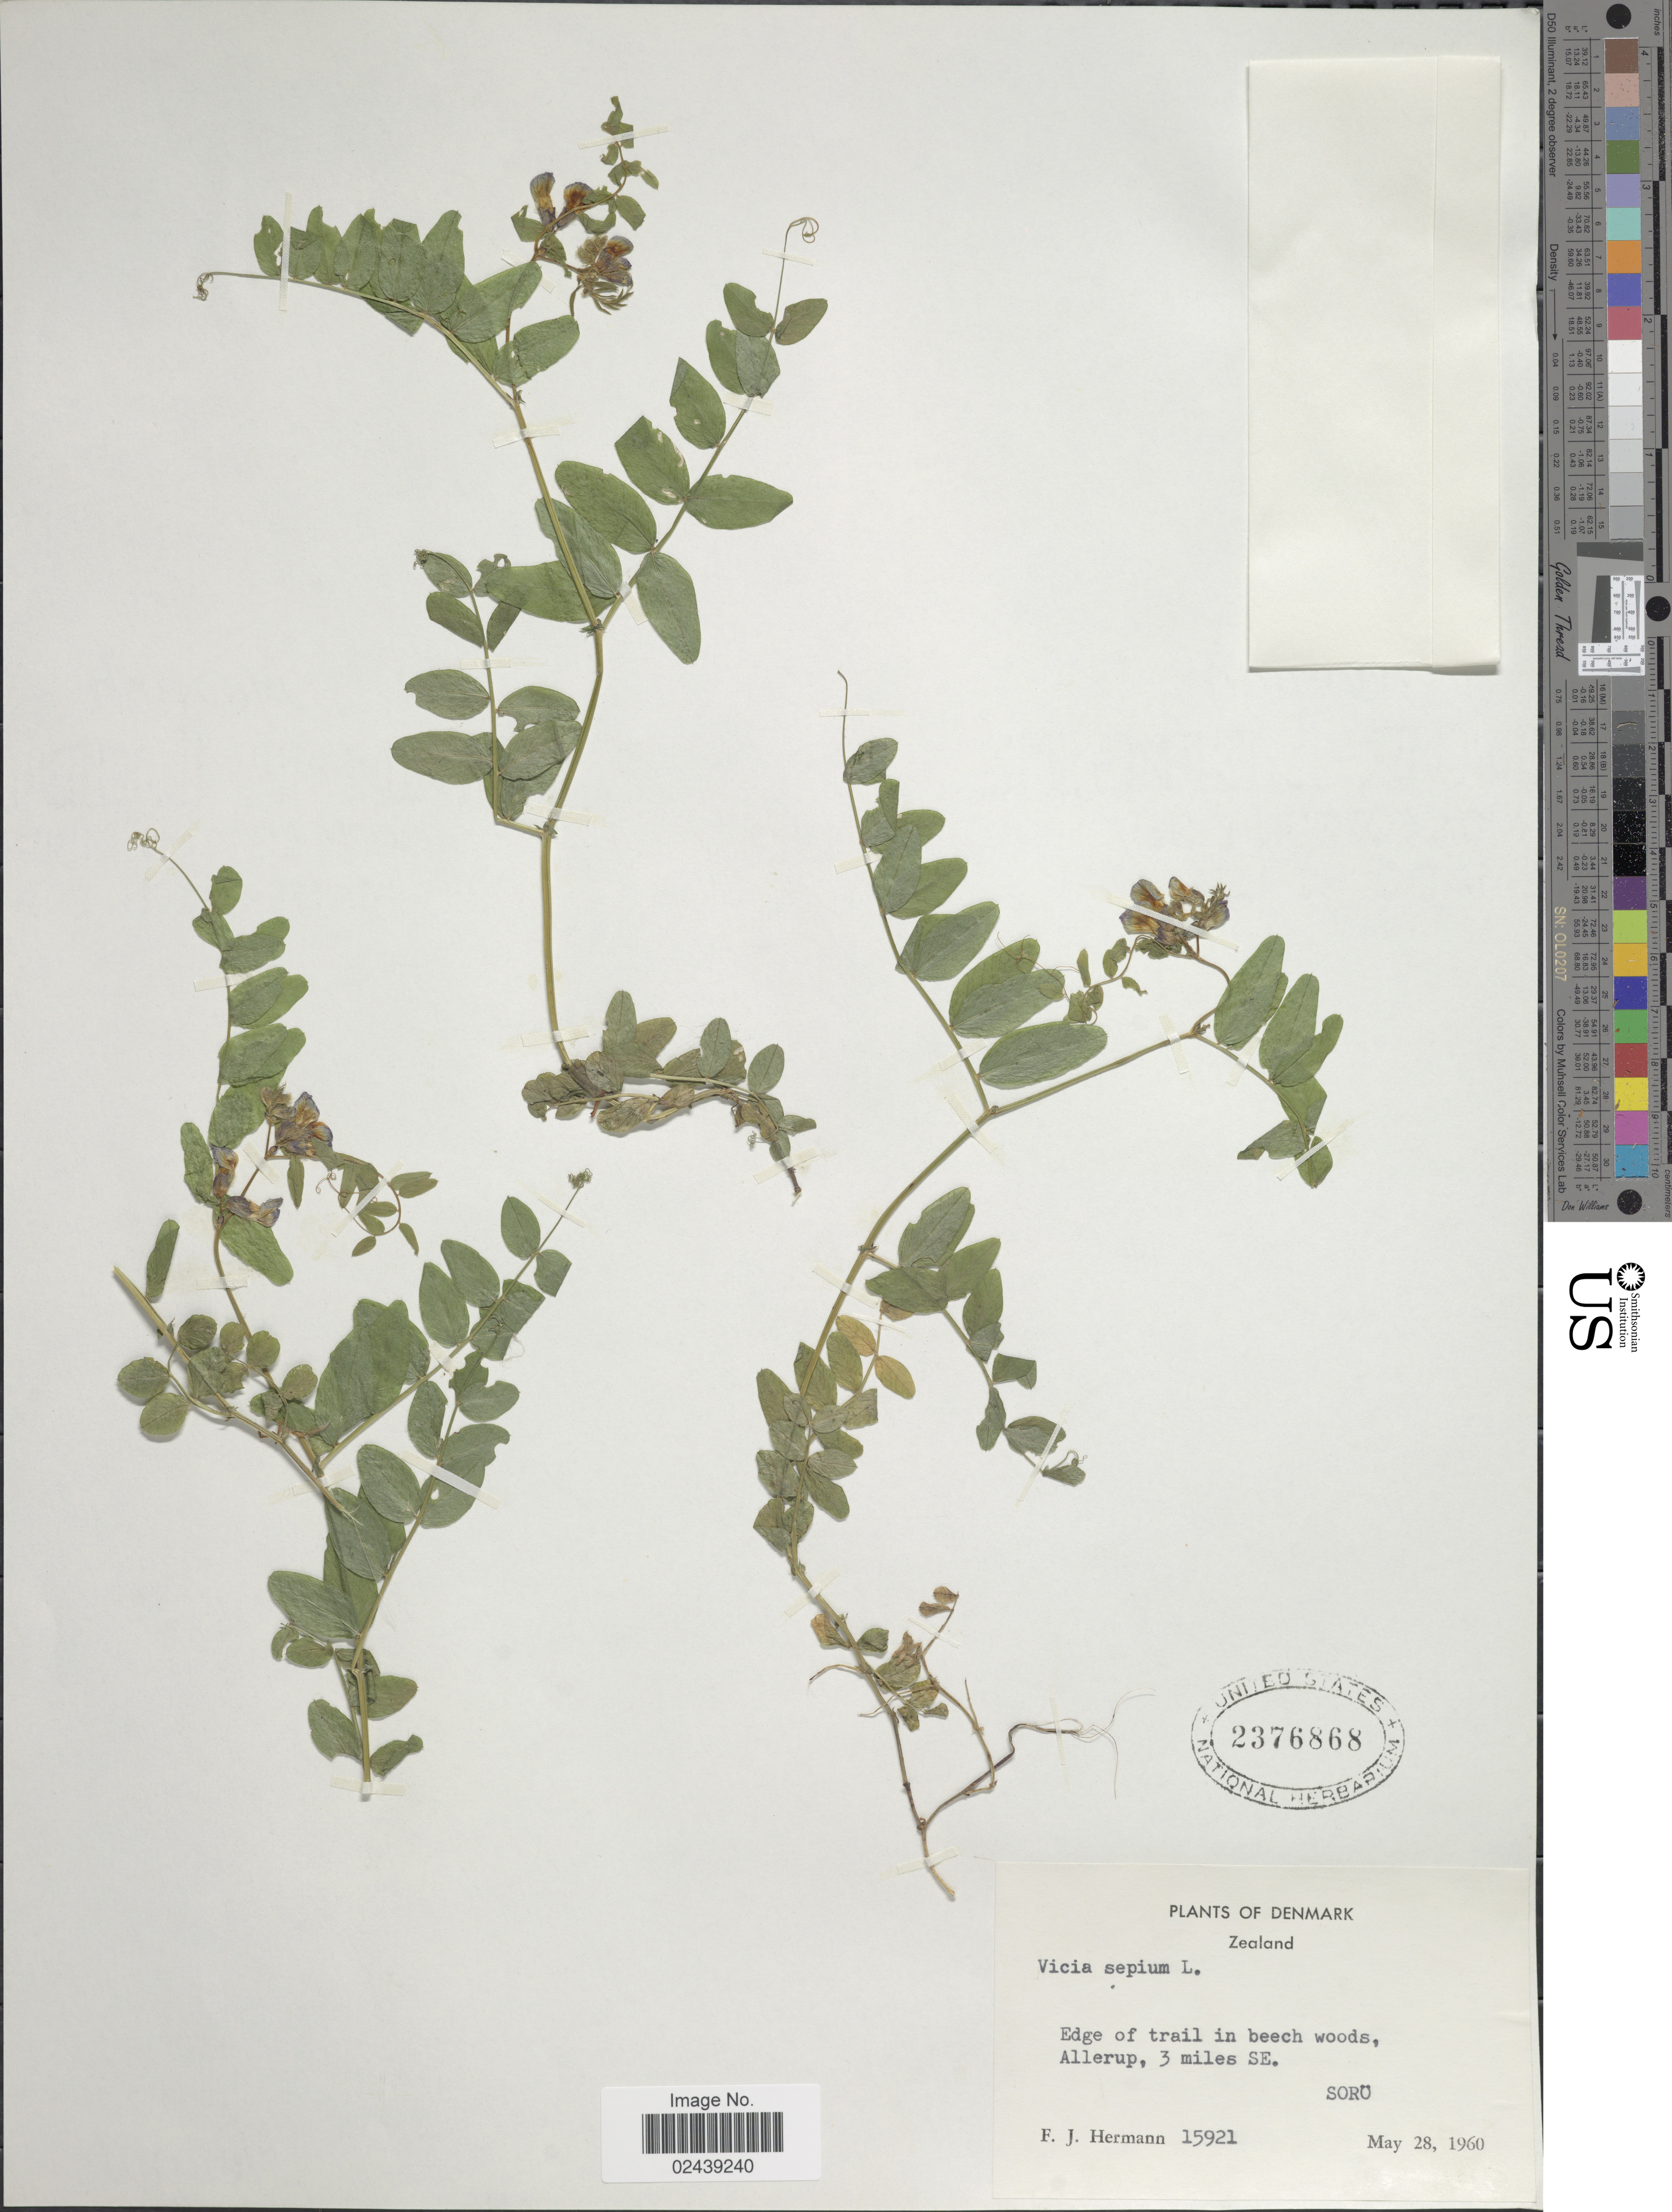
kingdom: Plantae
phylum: Tracheophyta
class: Magnoliopsida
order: Fabales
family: Fabaceae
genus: Vicia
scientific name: Vicia sepium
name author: L.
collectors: F. J. Hermann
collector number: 15921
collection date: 1960-05-28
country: Denmark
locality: Zealand. Edge of trail in beech woods, Allerup, 3 miles SE. Soro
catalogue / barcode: US 2376868